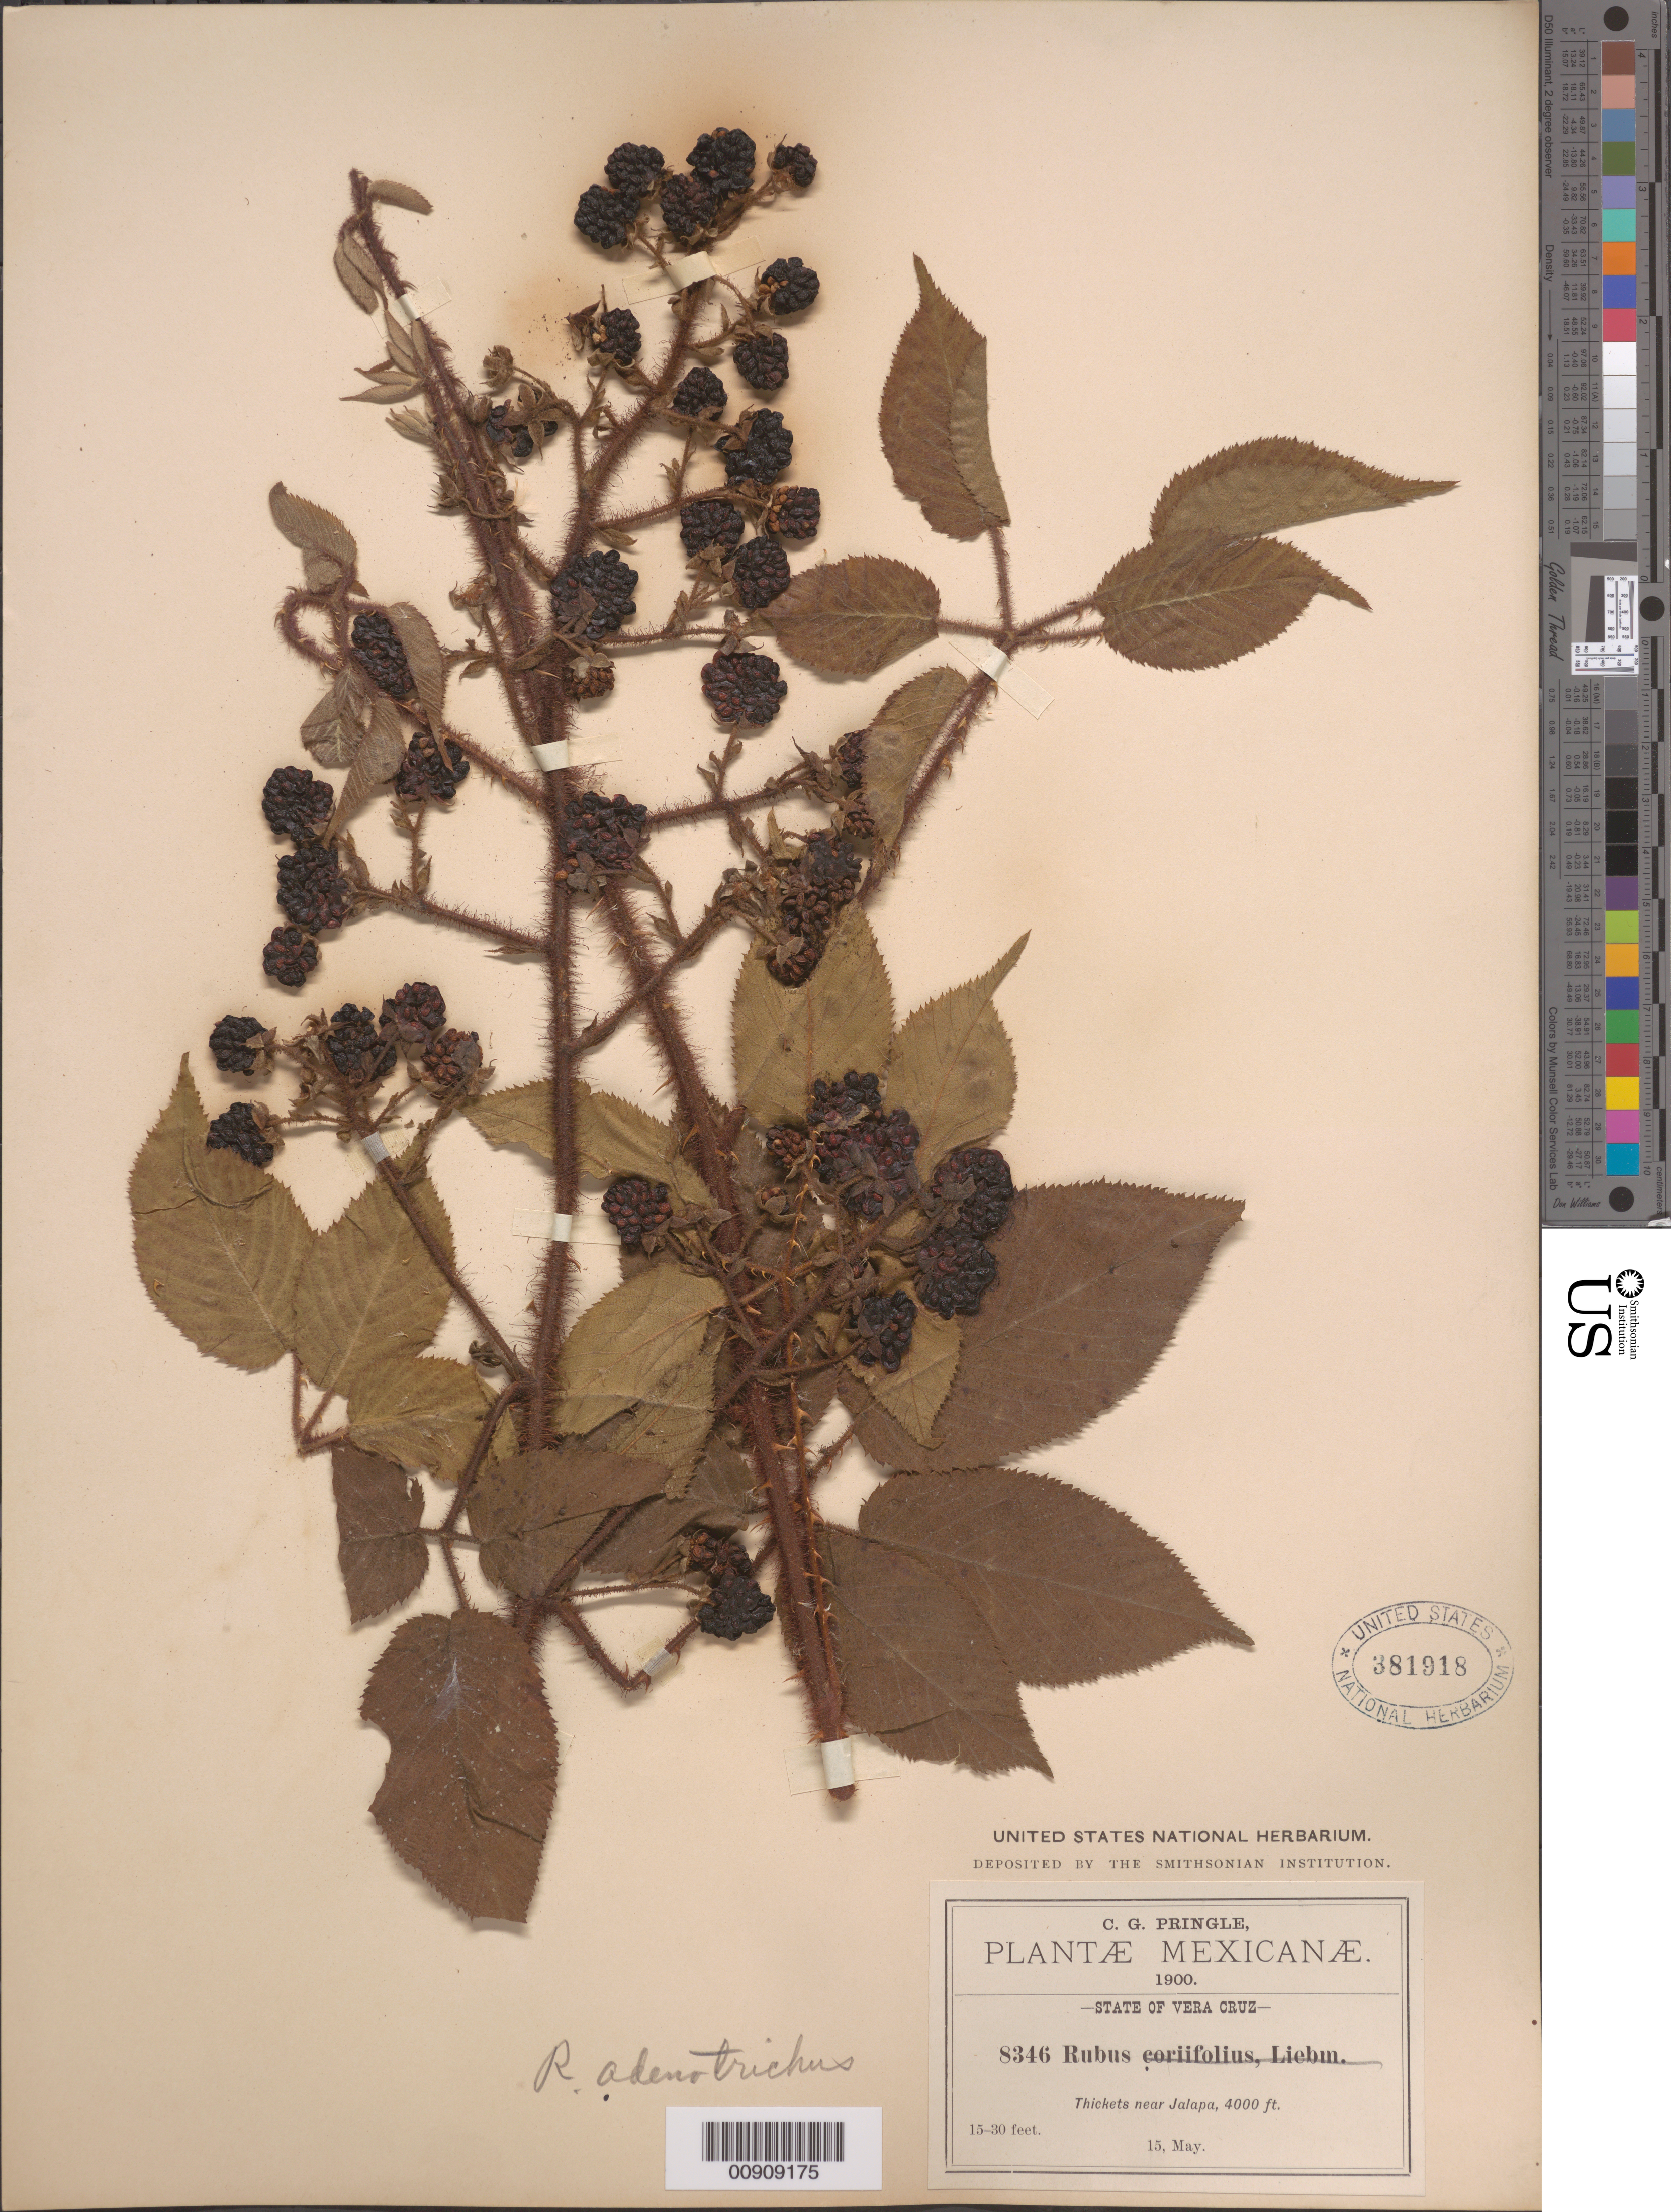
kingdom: Plantae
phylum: Tracheophyta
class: Magnoliopsida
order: Rosales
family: Rosaceae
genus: Rubus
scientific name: Rubus adenotrichos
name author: Schltdl.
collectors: C. G. Pringle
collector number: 8346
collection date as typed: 15 May 1900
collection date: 1900-05-15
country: Mexico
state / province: Veracruz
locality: Near Jalapa, State of Veracruz.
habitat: Thickets.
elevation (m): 1219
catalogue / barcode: US 381918